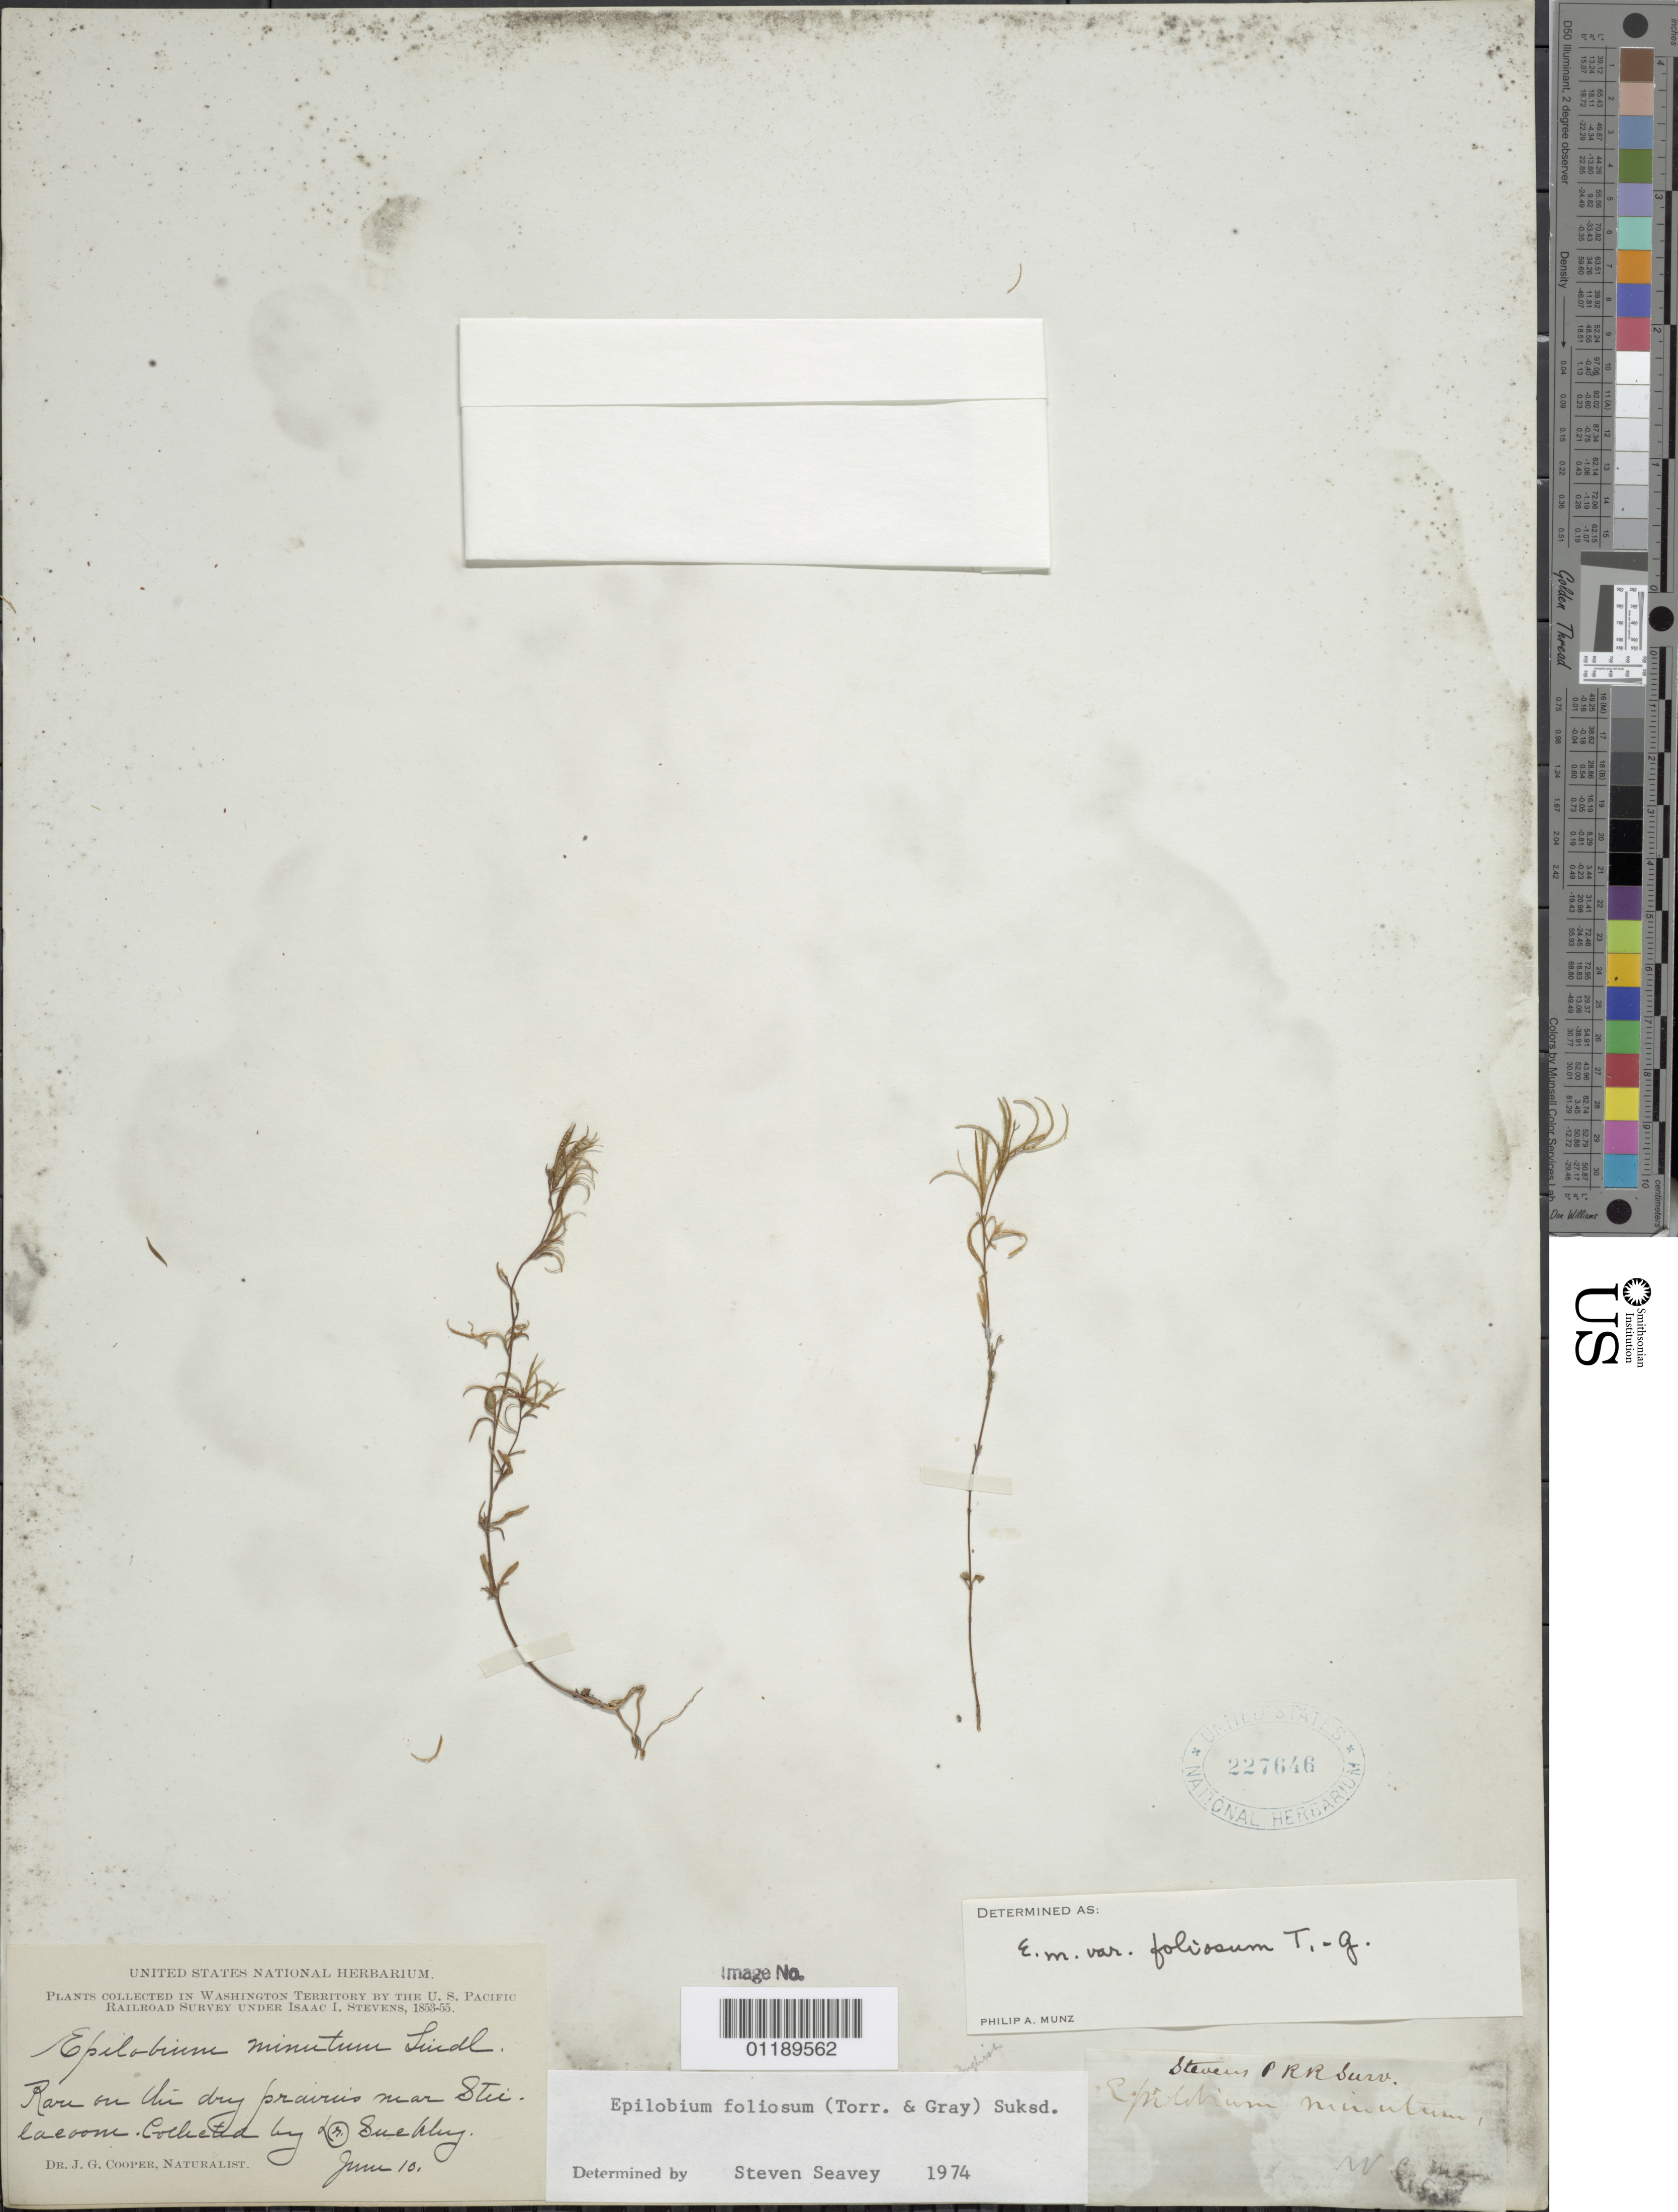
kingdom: Plantae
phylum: Tracheophyta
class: Magnoliopsida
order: Myrtales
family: Onagraceae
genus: Epilobium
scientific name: Epilobium foliosum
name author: (Nutt. ex Torr. & A. Gray) Suksd.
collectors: J. G. Cooper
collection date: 1853-06-10/1855-06-10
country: United States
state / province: Washington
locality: on the dry prairies near Steilacoom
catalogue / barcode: US 227646